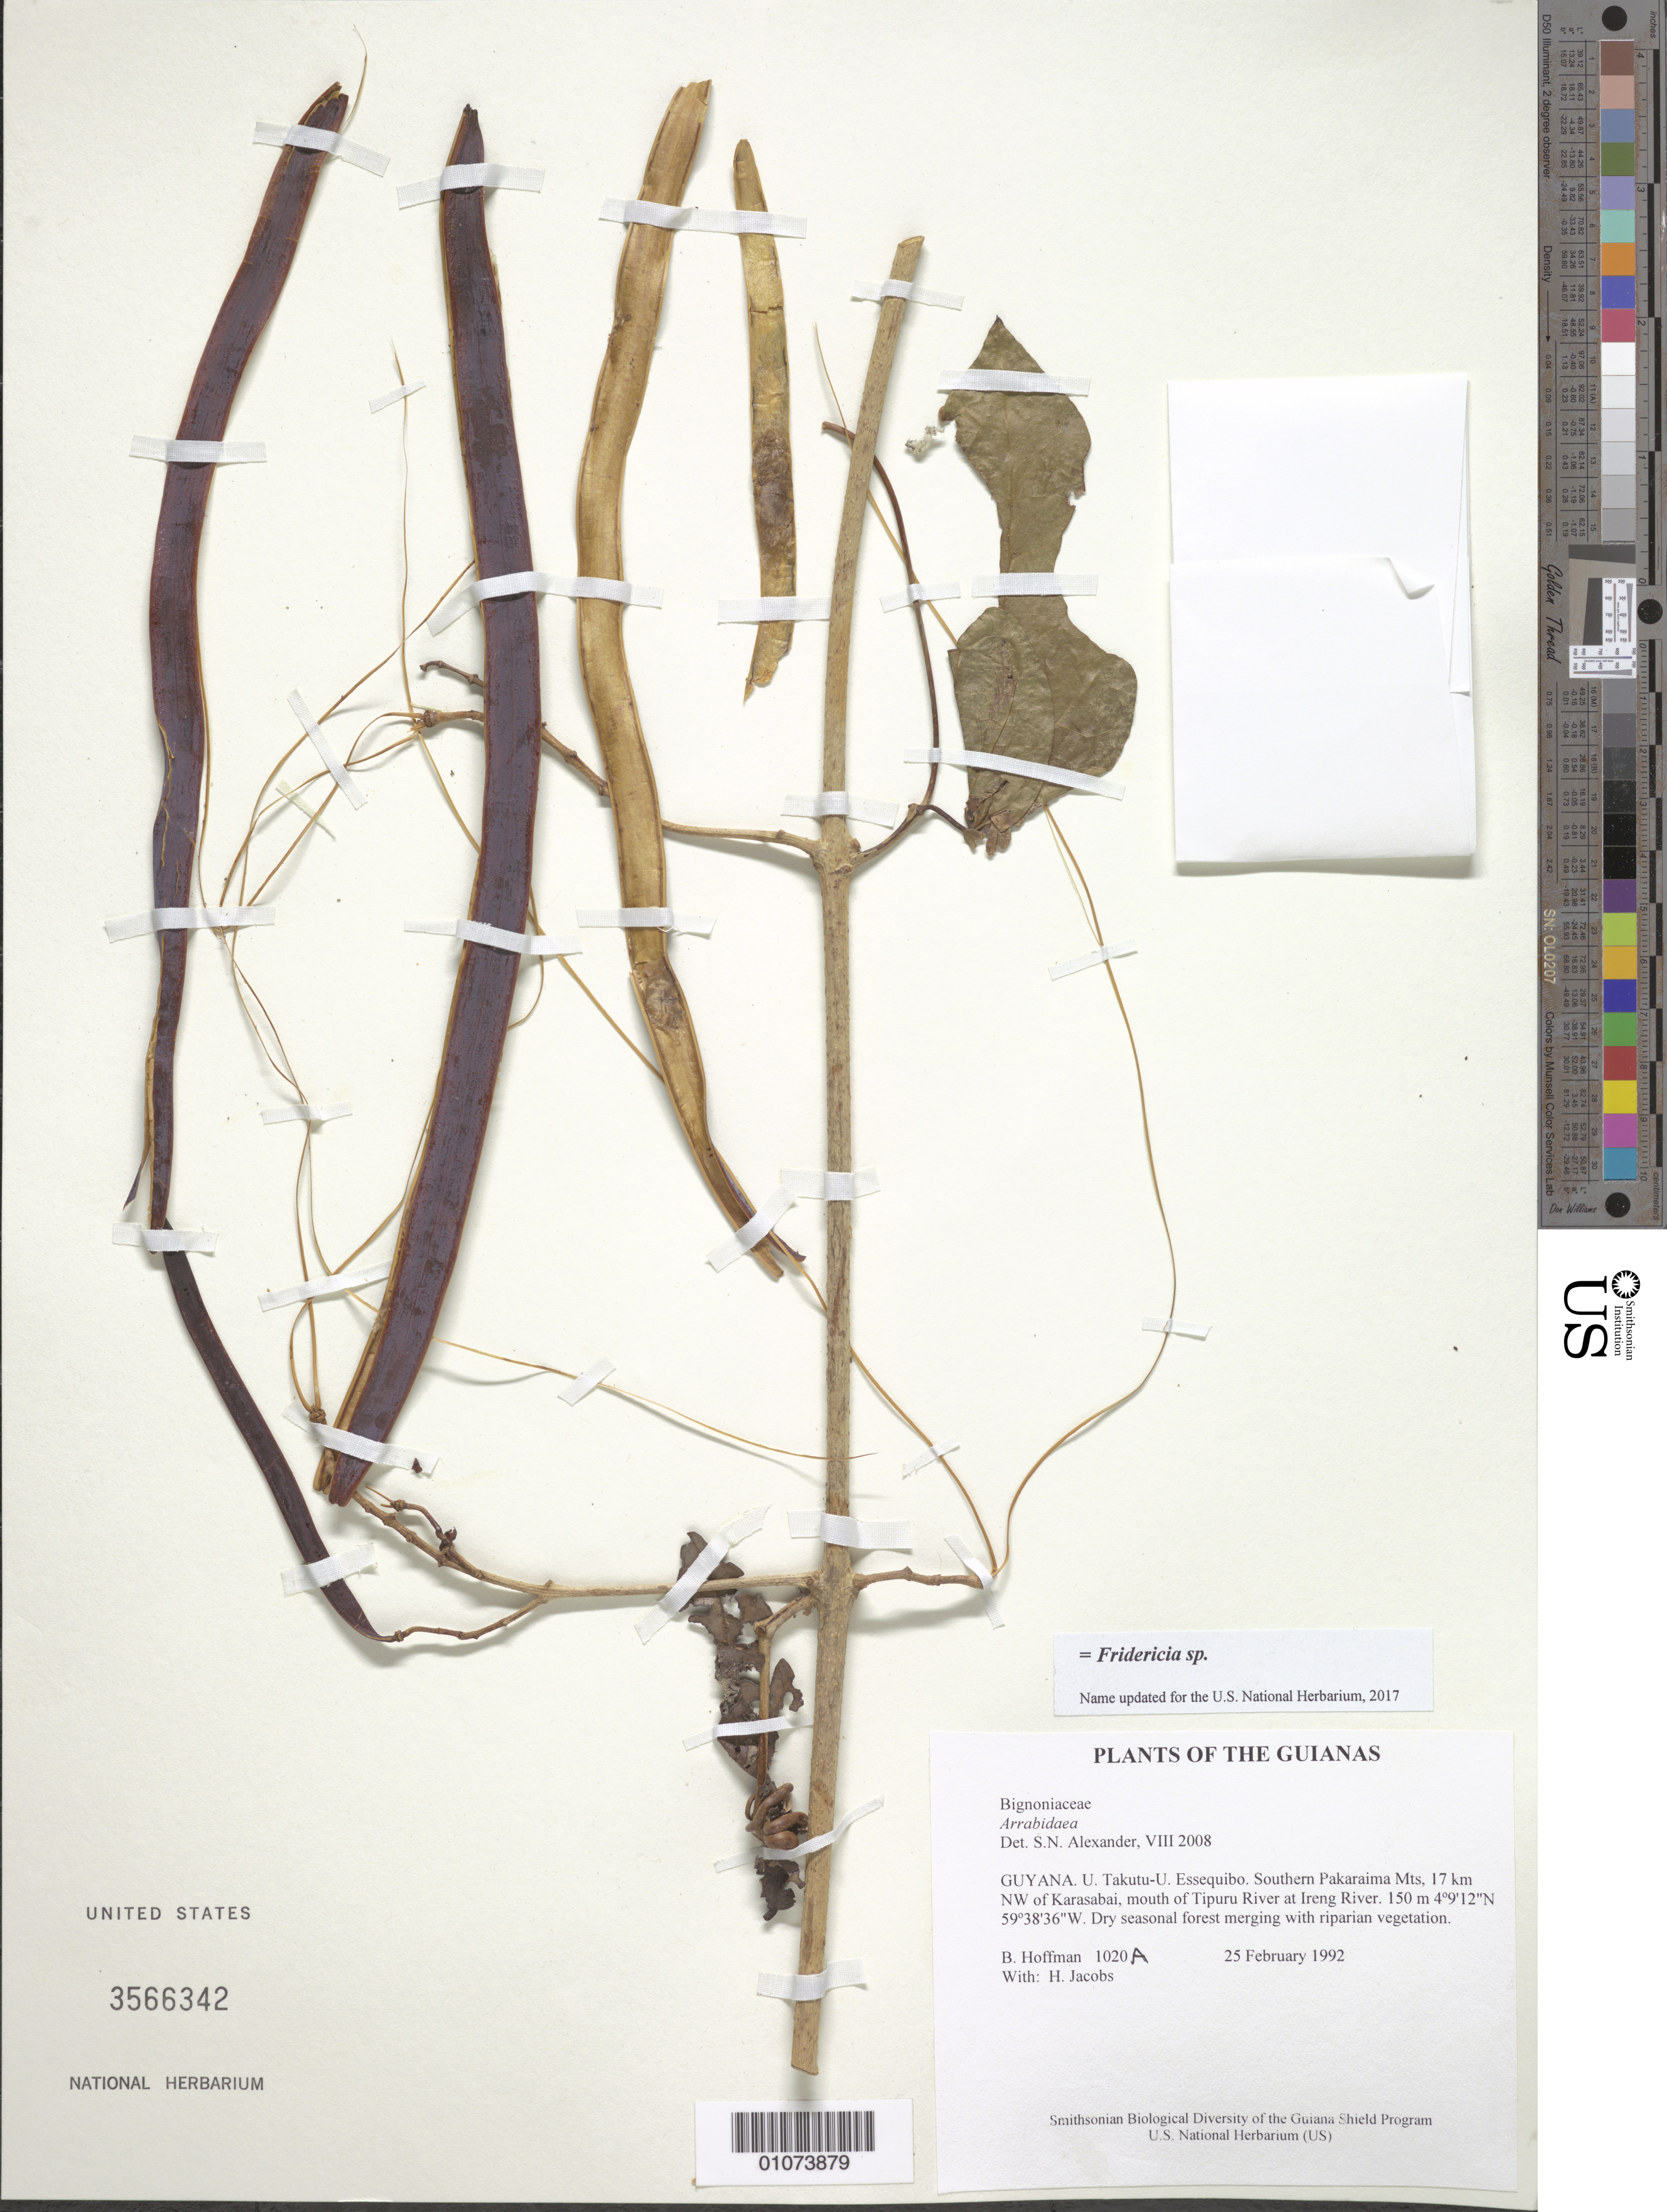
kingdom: Plantae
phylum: Tracheophyta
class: Magnoliopsida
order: Lamiales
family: Bignoniaceae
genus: Fridericia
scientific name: Fridericia sp.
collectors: B. Hoffman & H. Jacobs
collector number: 1020 a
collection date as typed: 25 February 1992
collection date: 1992-02-25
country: Guyana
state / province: U. Takutu-U. Essequibo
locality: Southern Pakaraima Mts, 17 km NW of Karasabai, mouth of Tipuru River at Ireng River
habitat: Dry seasonal forest merging with riparian vegetation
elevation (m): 150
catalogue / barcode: US 3566342